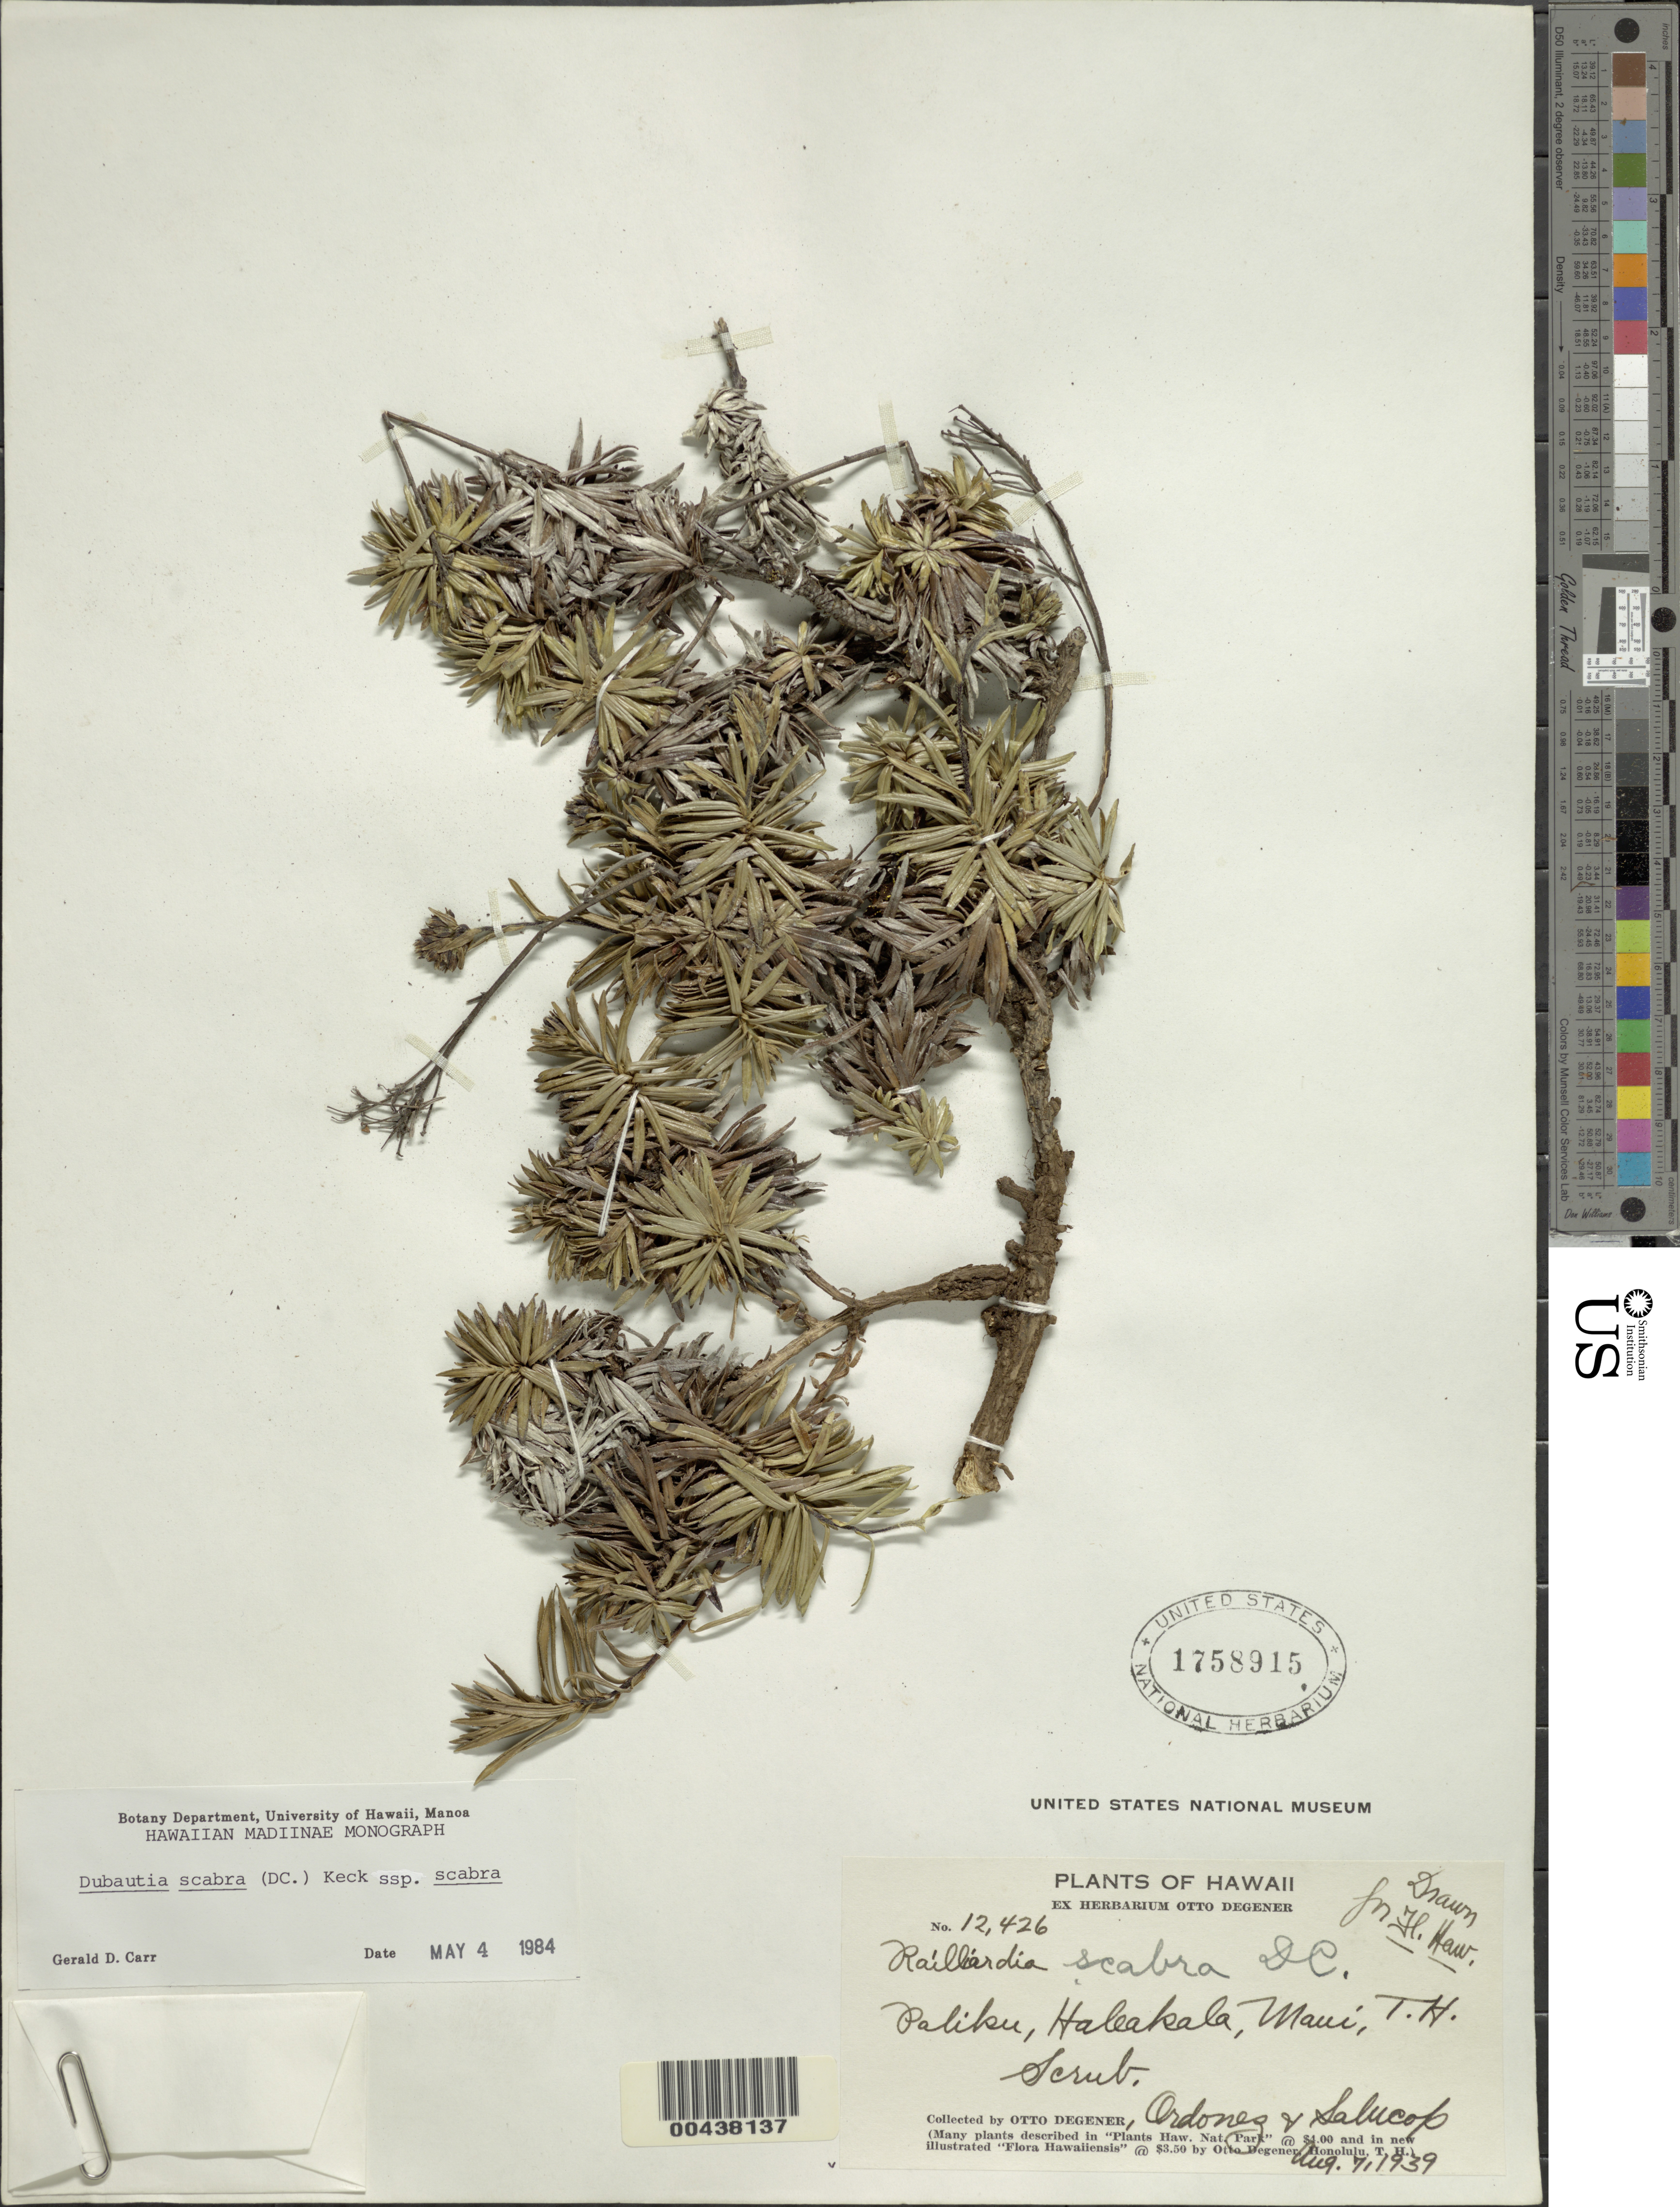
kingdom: Plantae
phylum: Tracheophyta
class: Magnoliopsida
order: Asterales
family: Asteraceae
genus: Dubautia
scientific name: Dubautia scabra subsp. scabra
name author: (DC.) D.D. Keck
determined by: Carr, G. D.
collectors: O. Degener, Ordonez & -- Salucop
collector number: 12426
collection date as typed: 7 Aug 1939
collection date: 1939-08-07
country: United States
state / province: Hawaii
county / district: Maui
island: Maui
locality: Paliku, Haleakala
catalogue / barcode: US 1758915